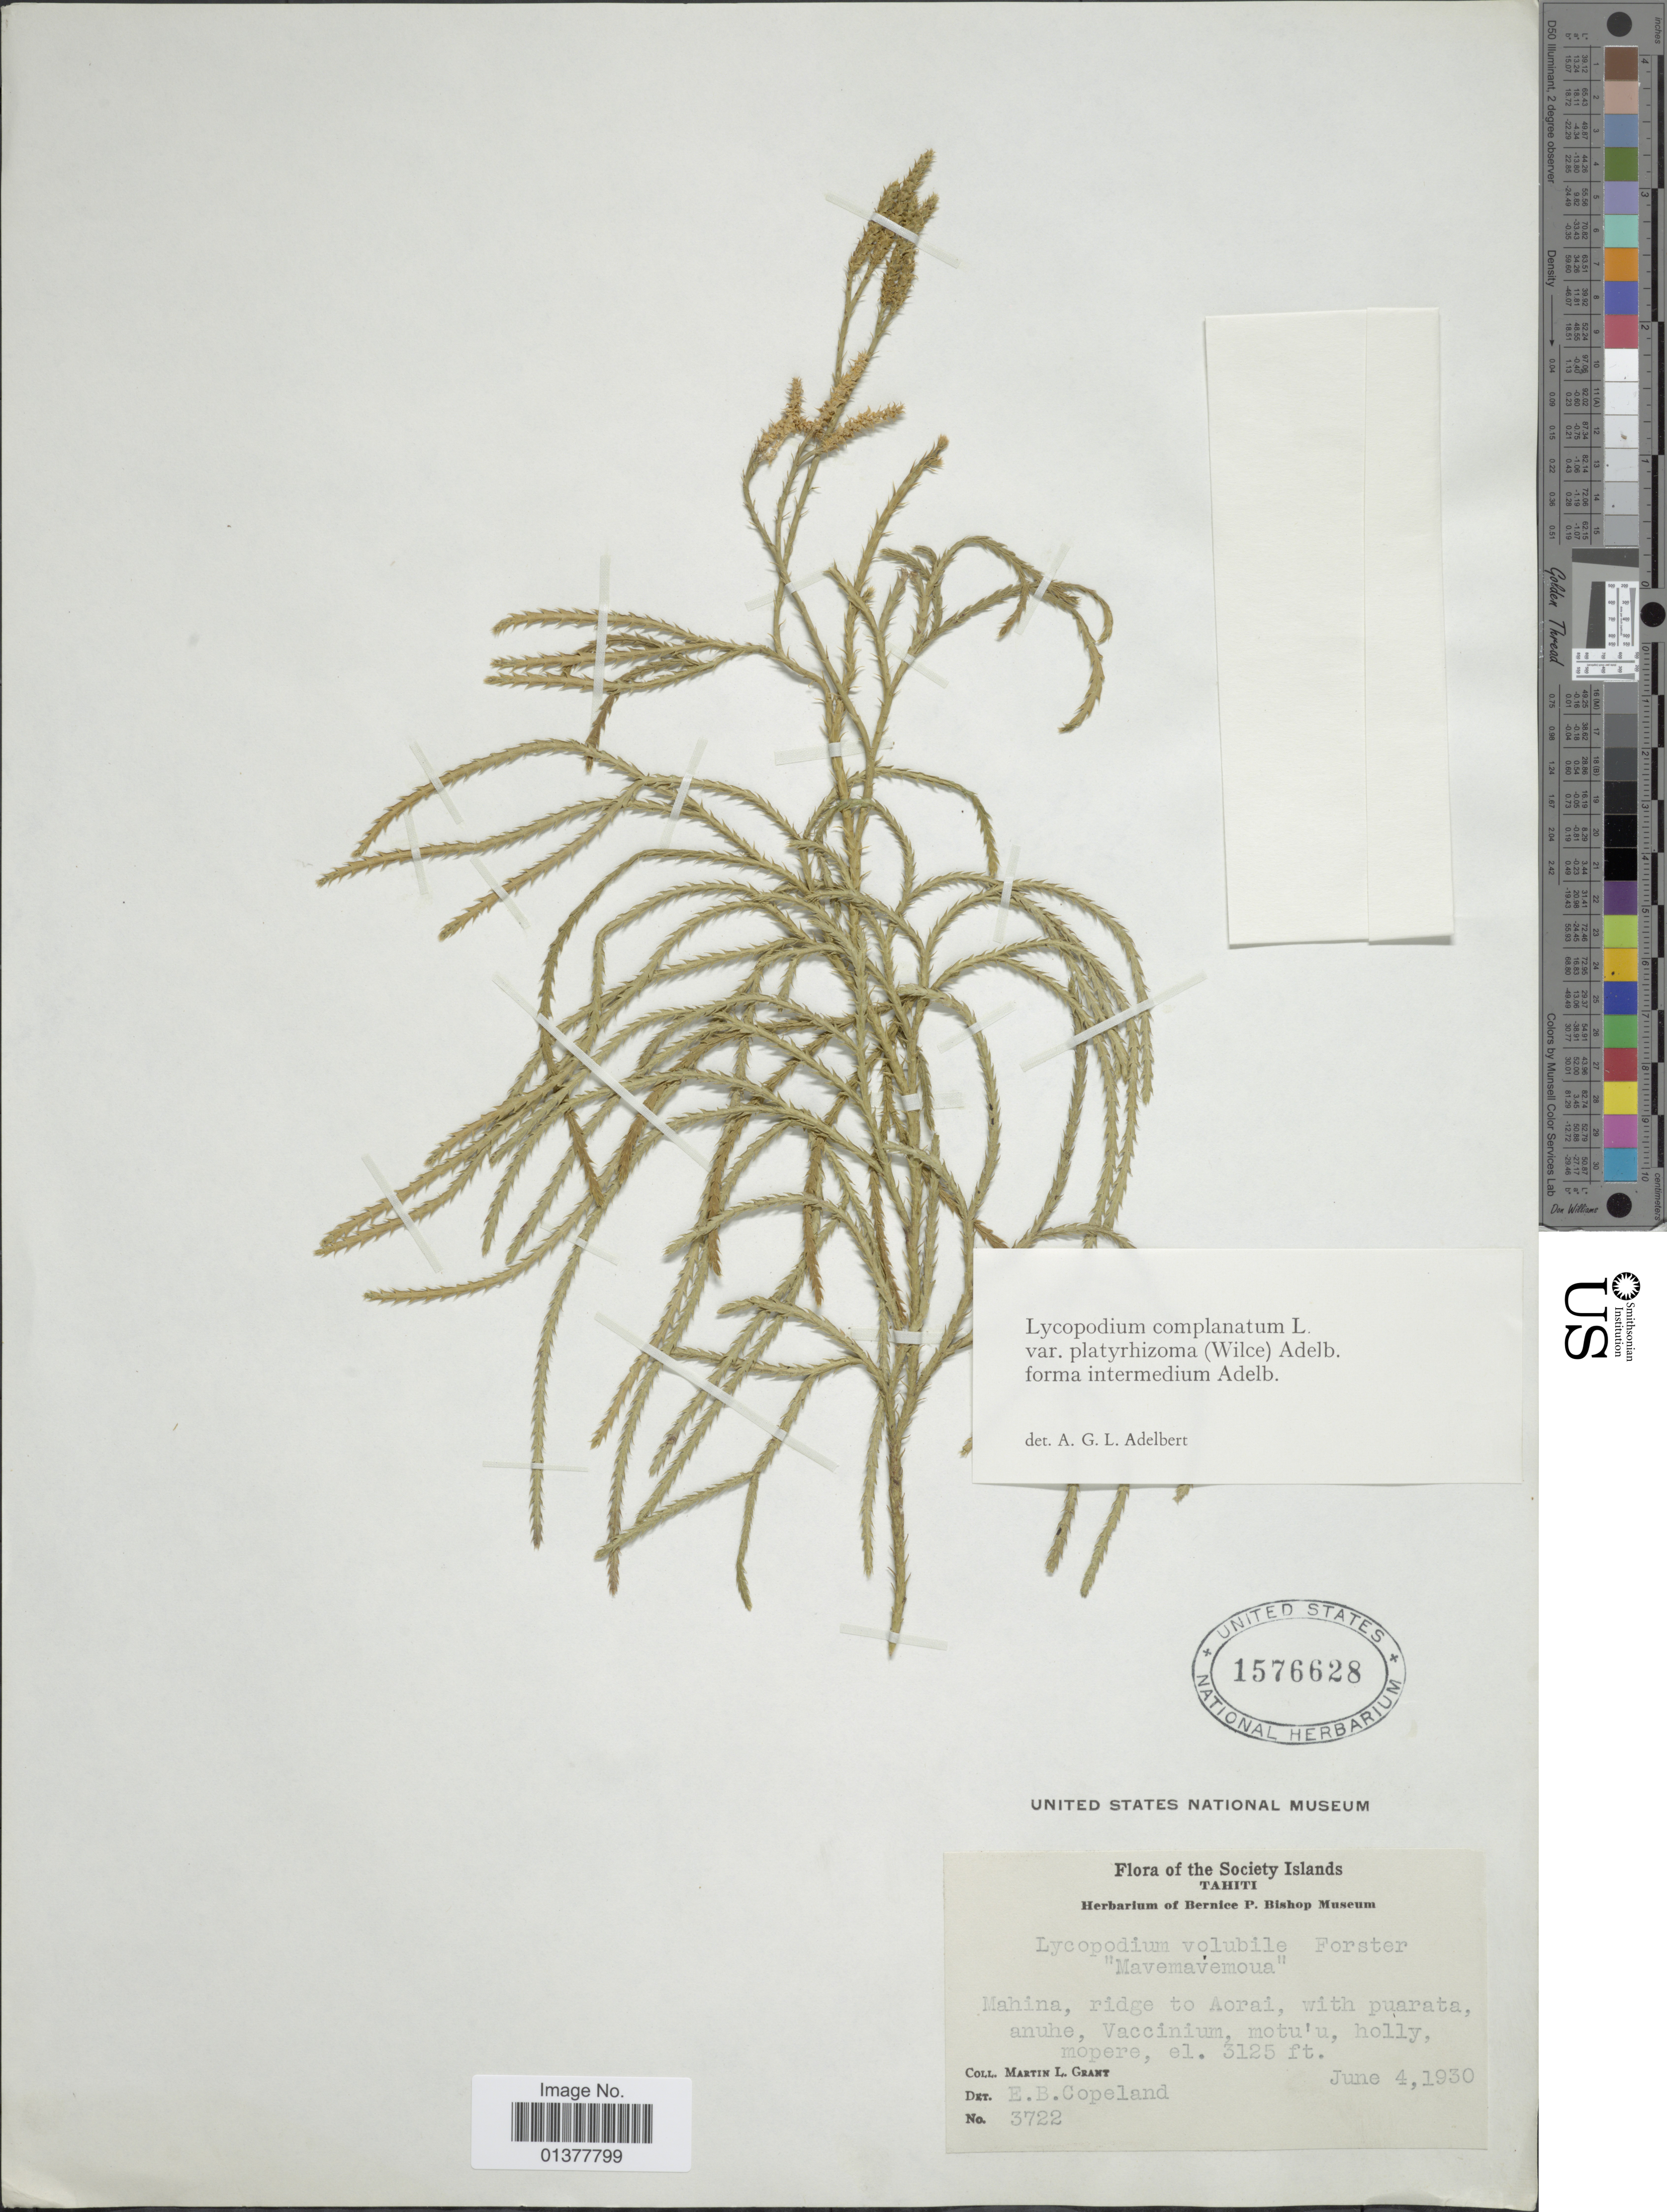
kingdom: Plantae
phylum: Tracheophyta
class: Lycopodiopsida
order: Lycopodiales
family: Lycopodiaceae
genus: Diphasiastrum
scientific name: Diphasiastrum platyrhizomum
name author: (J.H. Wilce) Holub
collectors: M. L. Grant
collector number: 3722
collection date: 1930-06-04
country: French Polynesia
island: Tahiti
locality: Dist: Mahina, ridge to Aorai, with puarata, anuhe, Vaccinium, motu'u, hollt mopere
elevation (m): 952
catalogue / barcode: US 1576628